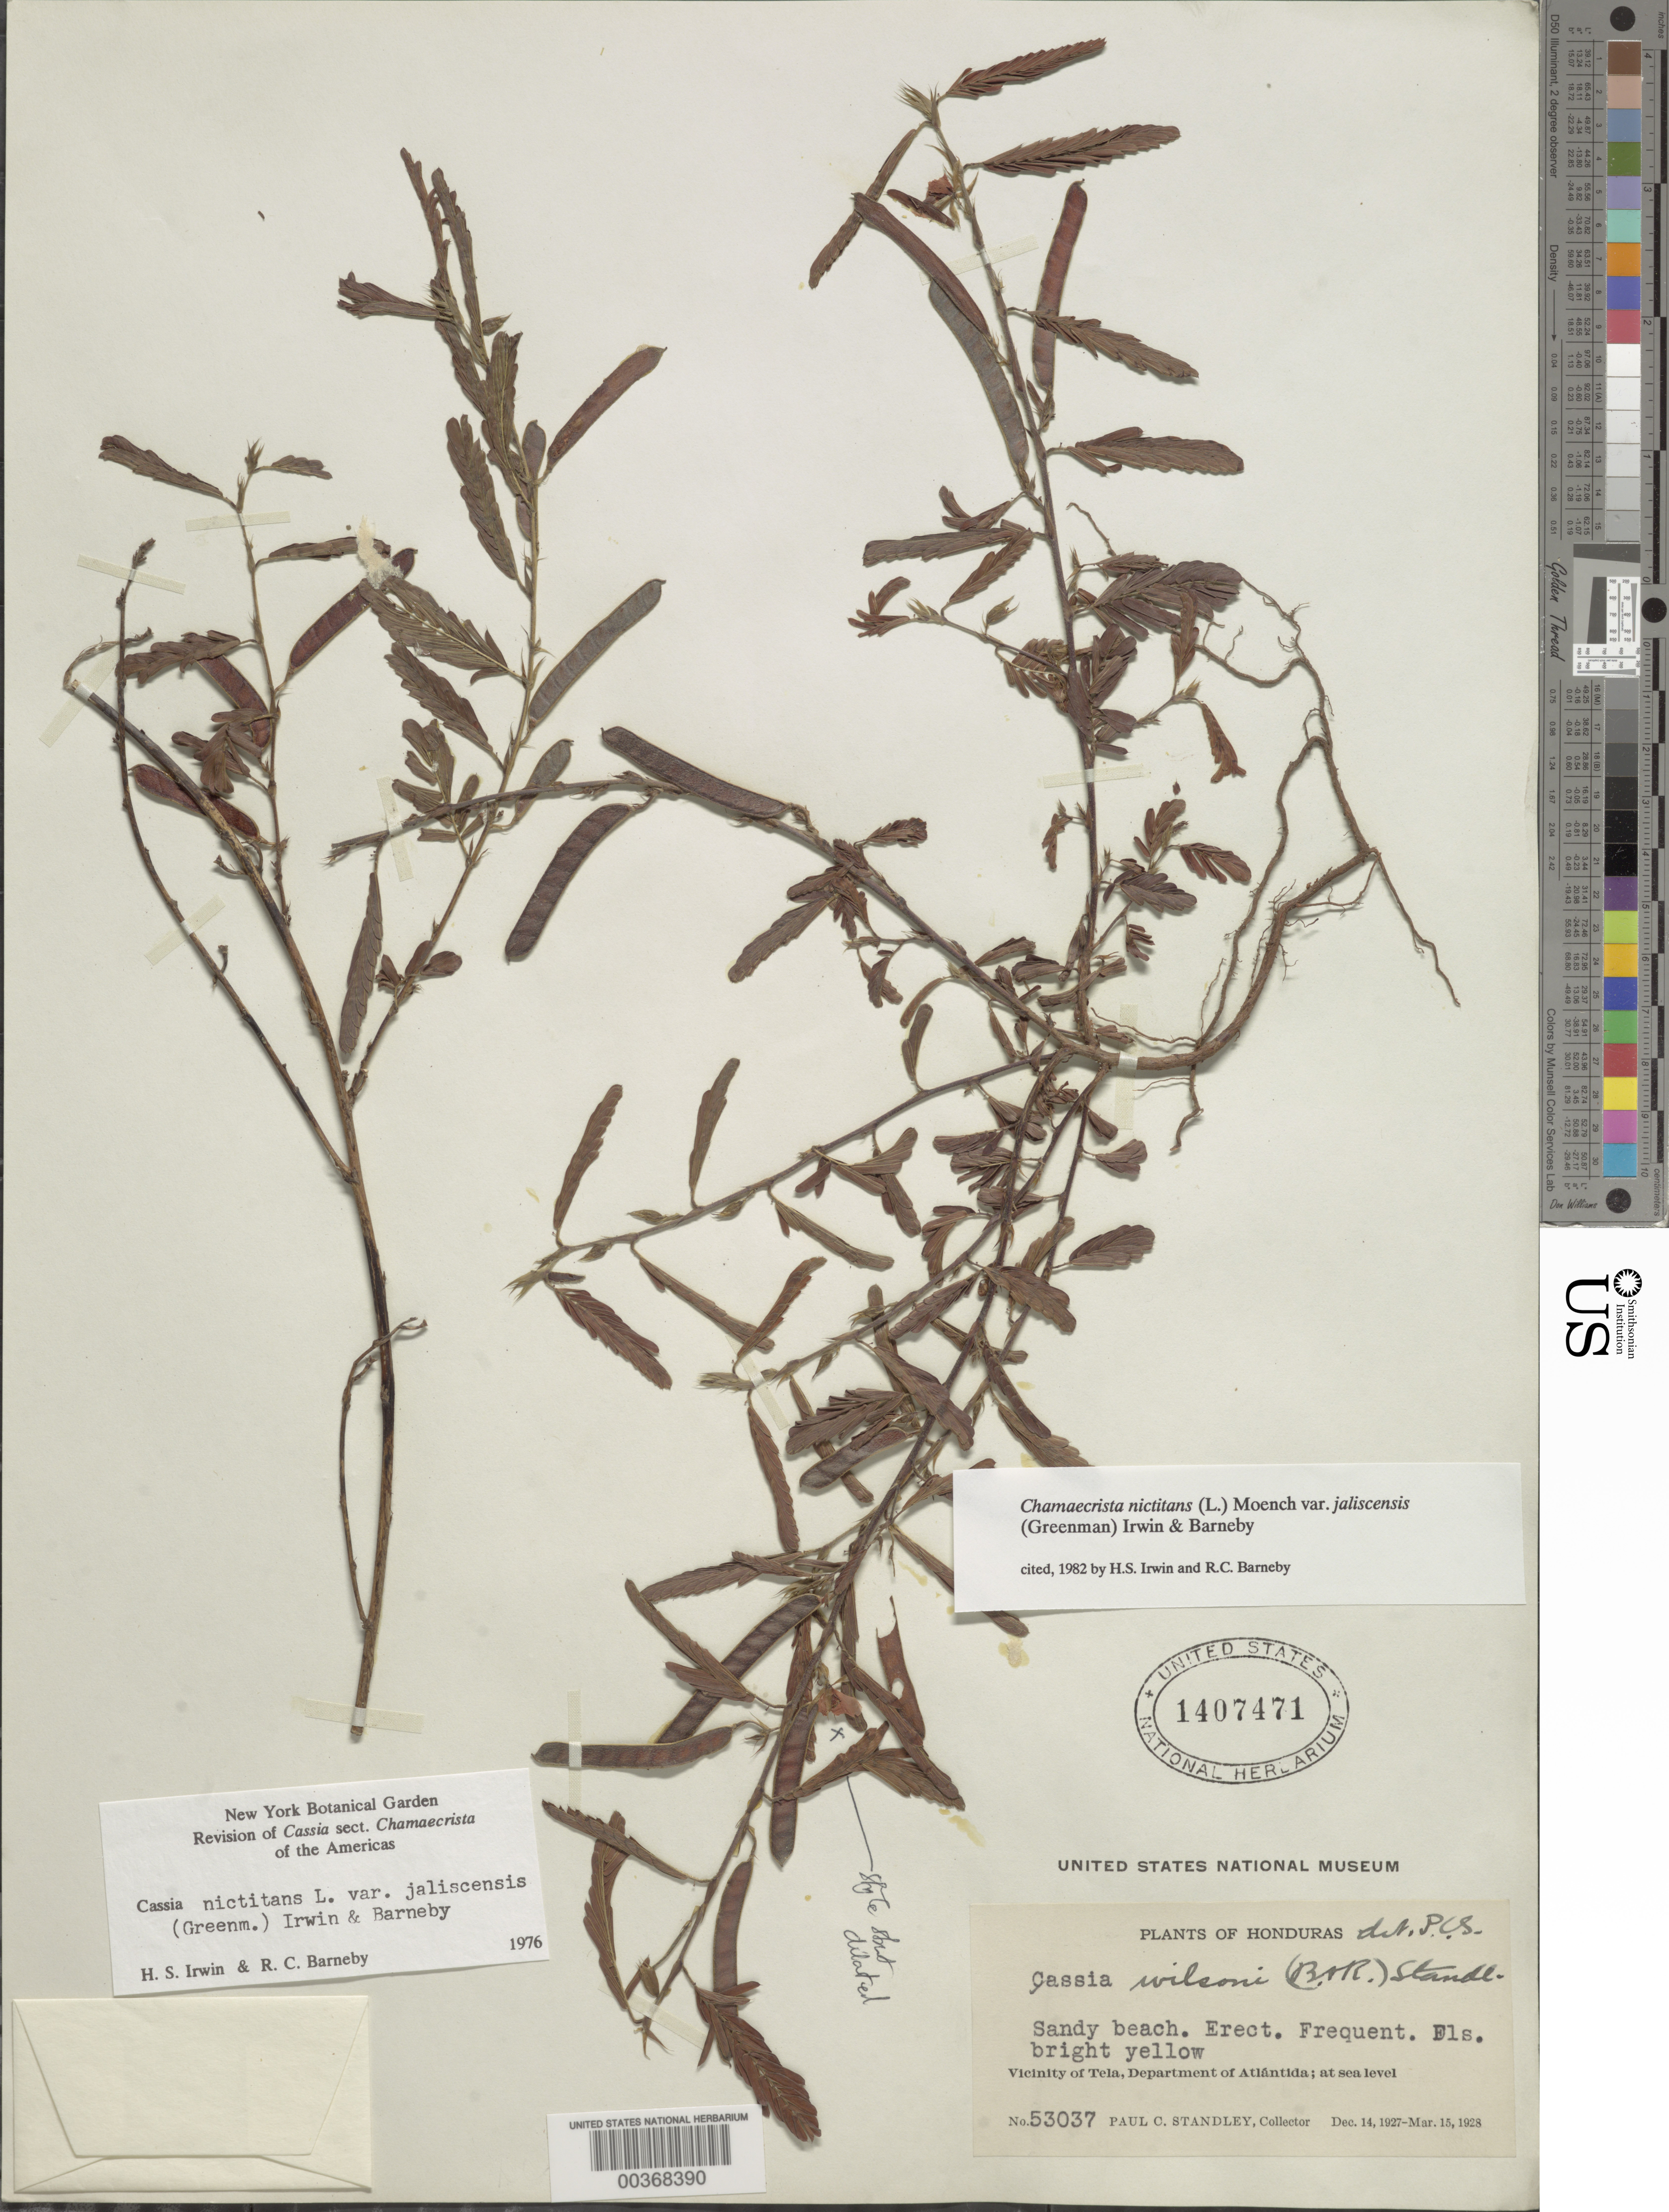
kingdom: Plantae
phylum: Tracheophyta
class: Magnoliopsida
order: Fabales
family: Fabaceae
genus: Chamaecrista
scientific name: Chamaecrista nictitans var. jaliscensis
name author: (Greenm.) H.S. Irwin & Barneby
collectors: P. C. Standley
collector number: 53037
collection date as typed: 14 Dec 1927 to 15 Mar 1927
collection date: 1927-03-15/1927-12-14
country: Honduras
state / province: Atlántida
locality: Vicinity of Tela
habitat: Sandy beach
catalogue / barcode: US 1407471